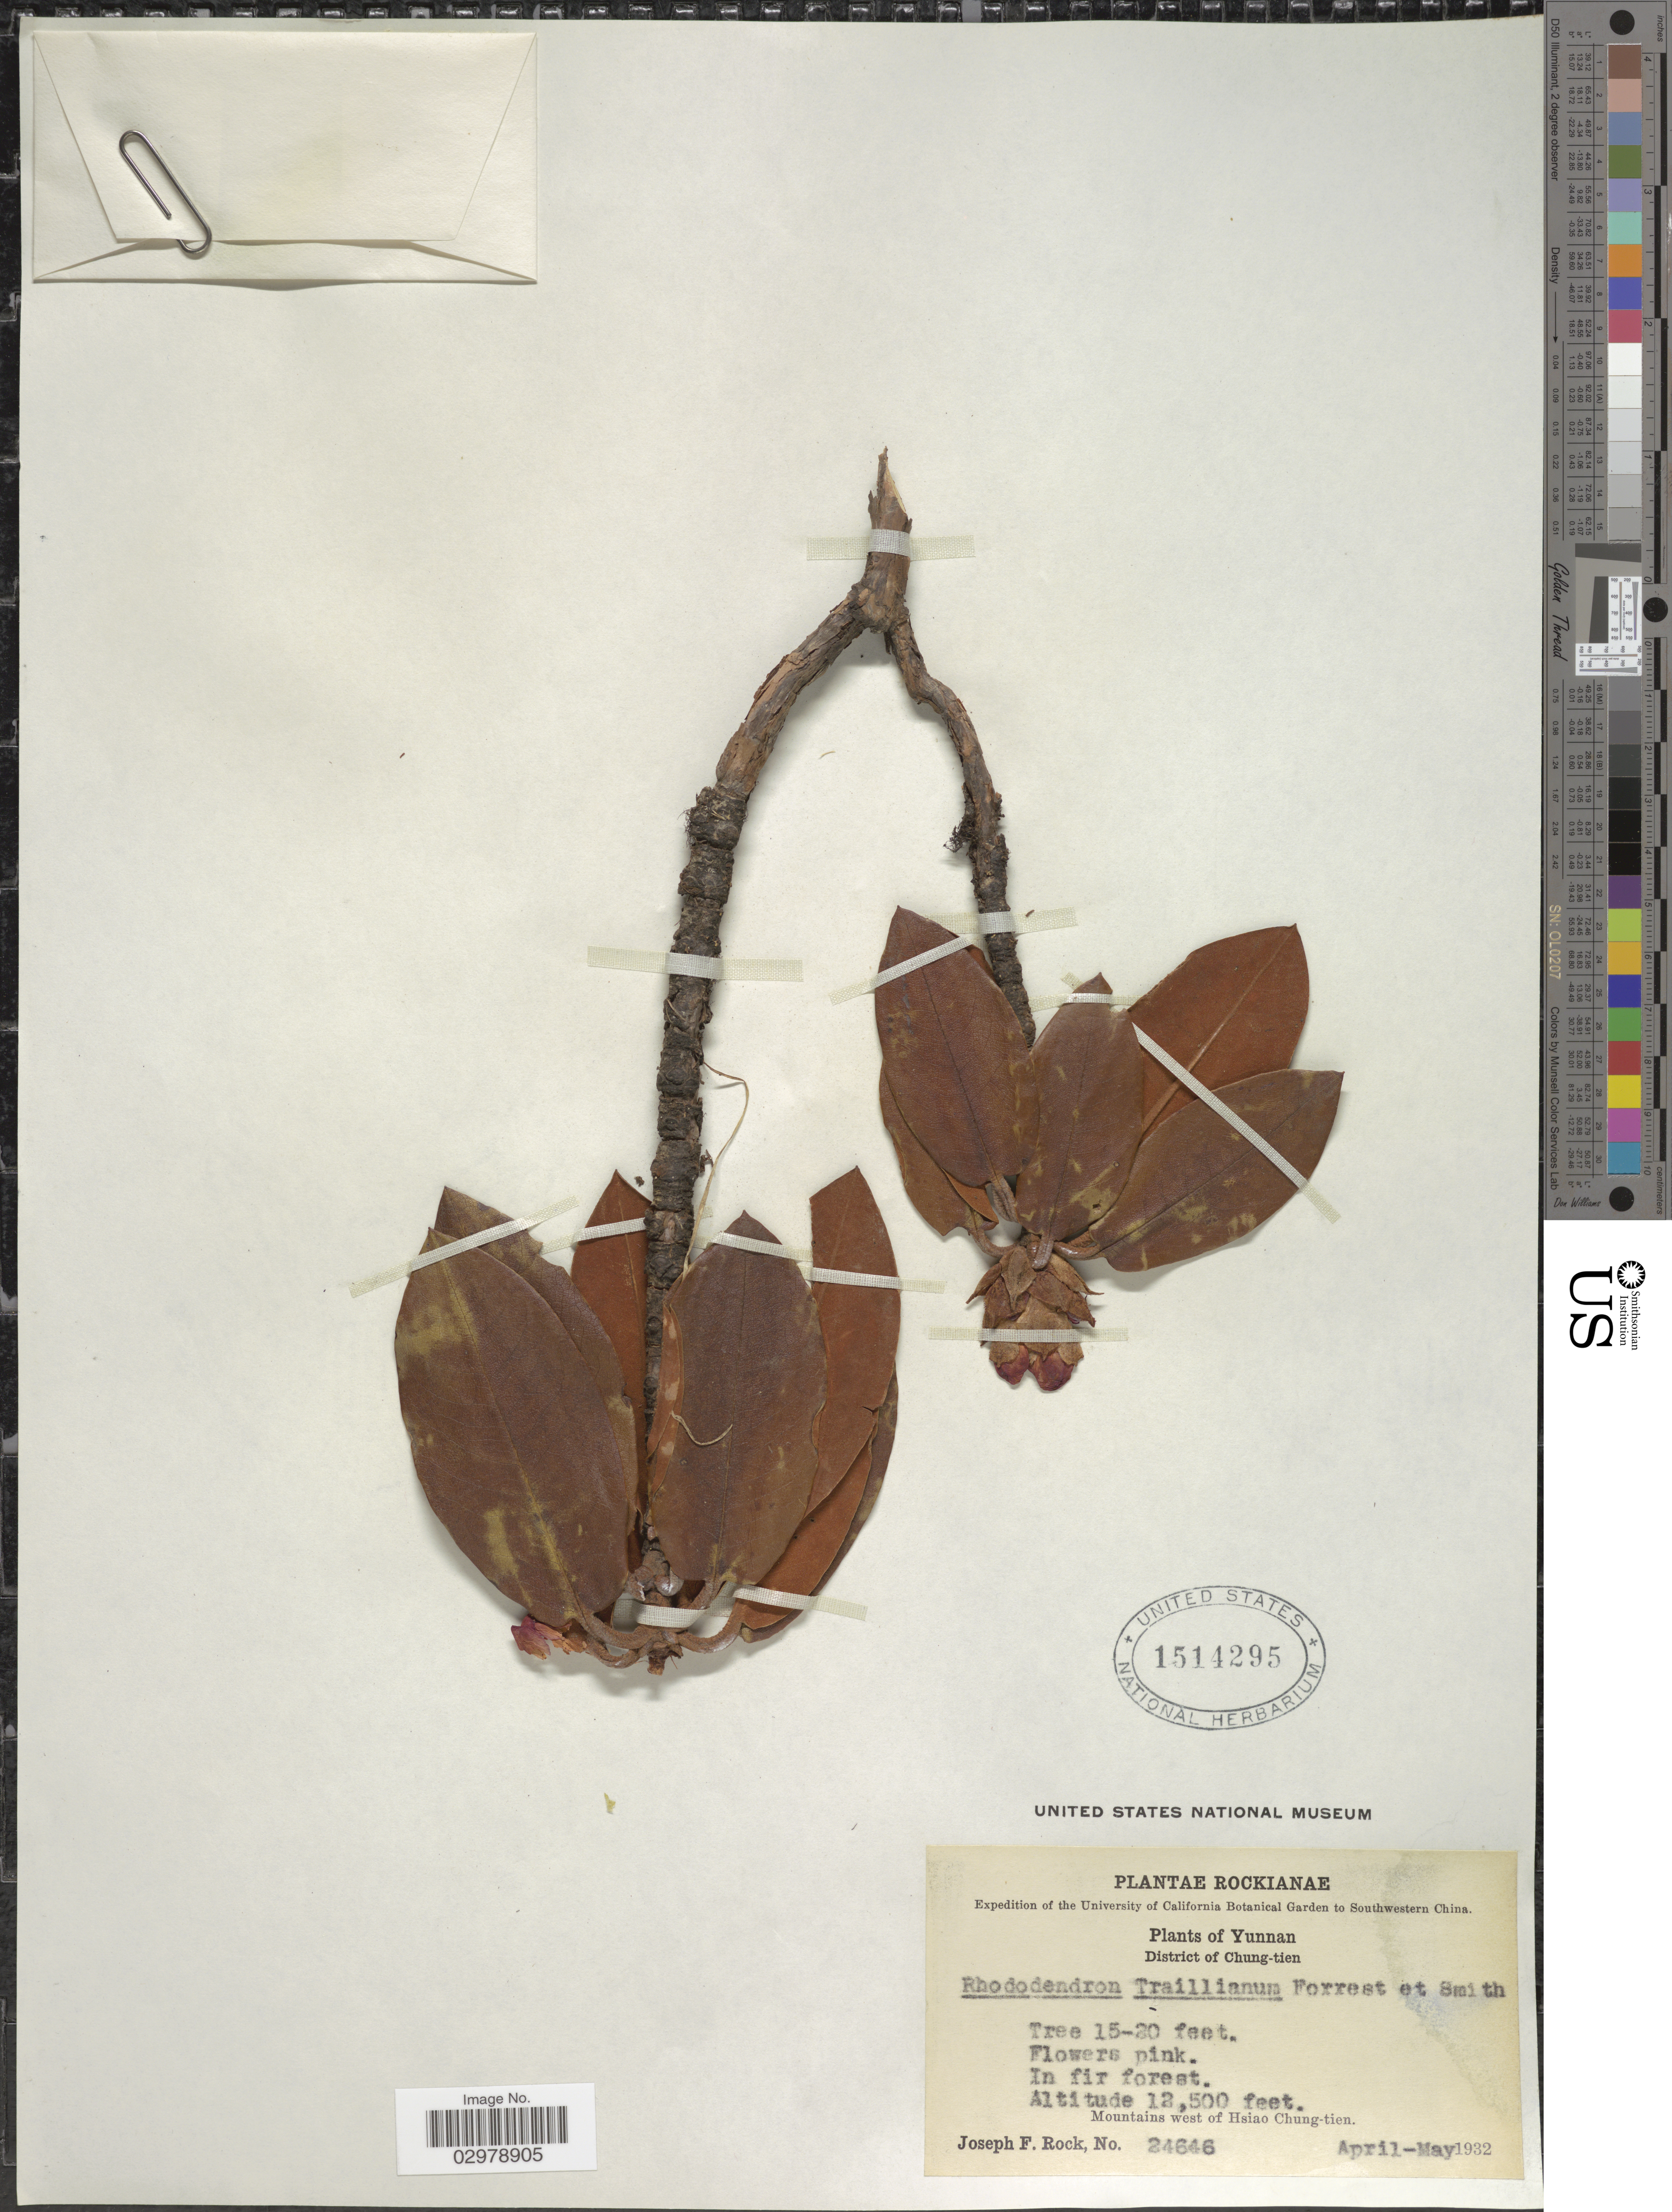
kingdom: Plantae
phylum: Tracheophyta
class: Magnoliopsida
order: Ericales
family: Ericaceae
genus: Rhododendron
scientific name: Rhododendron traillianum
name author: Forrest & W.W. Sm.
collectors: J. F. Rock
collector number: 24646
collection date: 1932-04/1932-05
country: China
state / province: Yunnan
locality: Southwestern China. District of Chung-tien. In fir forest. Mountains west of Hsiao Chung-tien.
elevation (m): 3810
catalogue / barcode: US 1514295